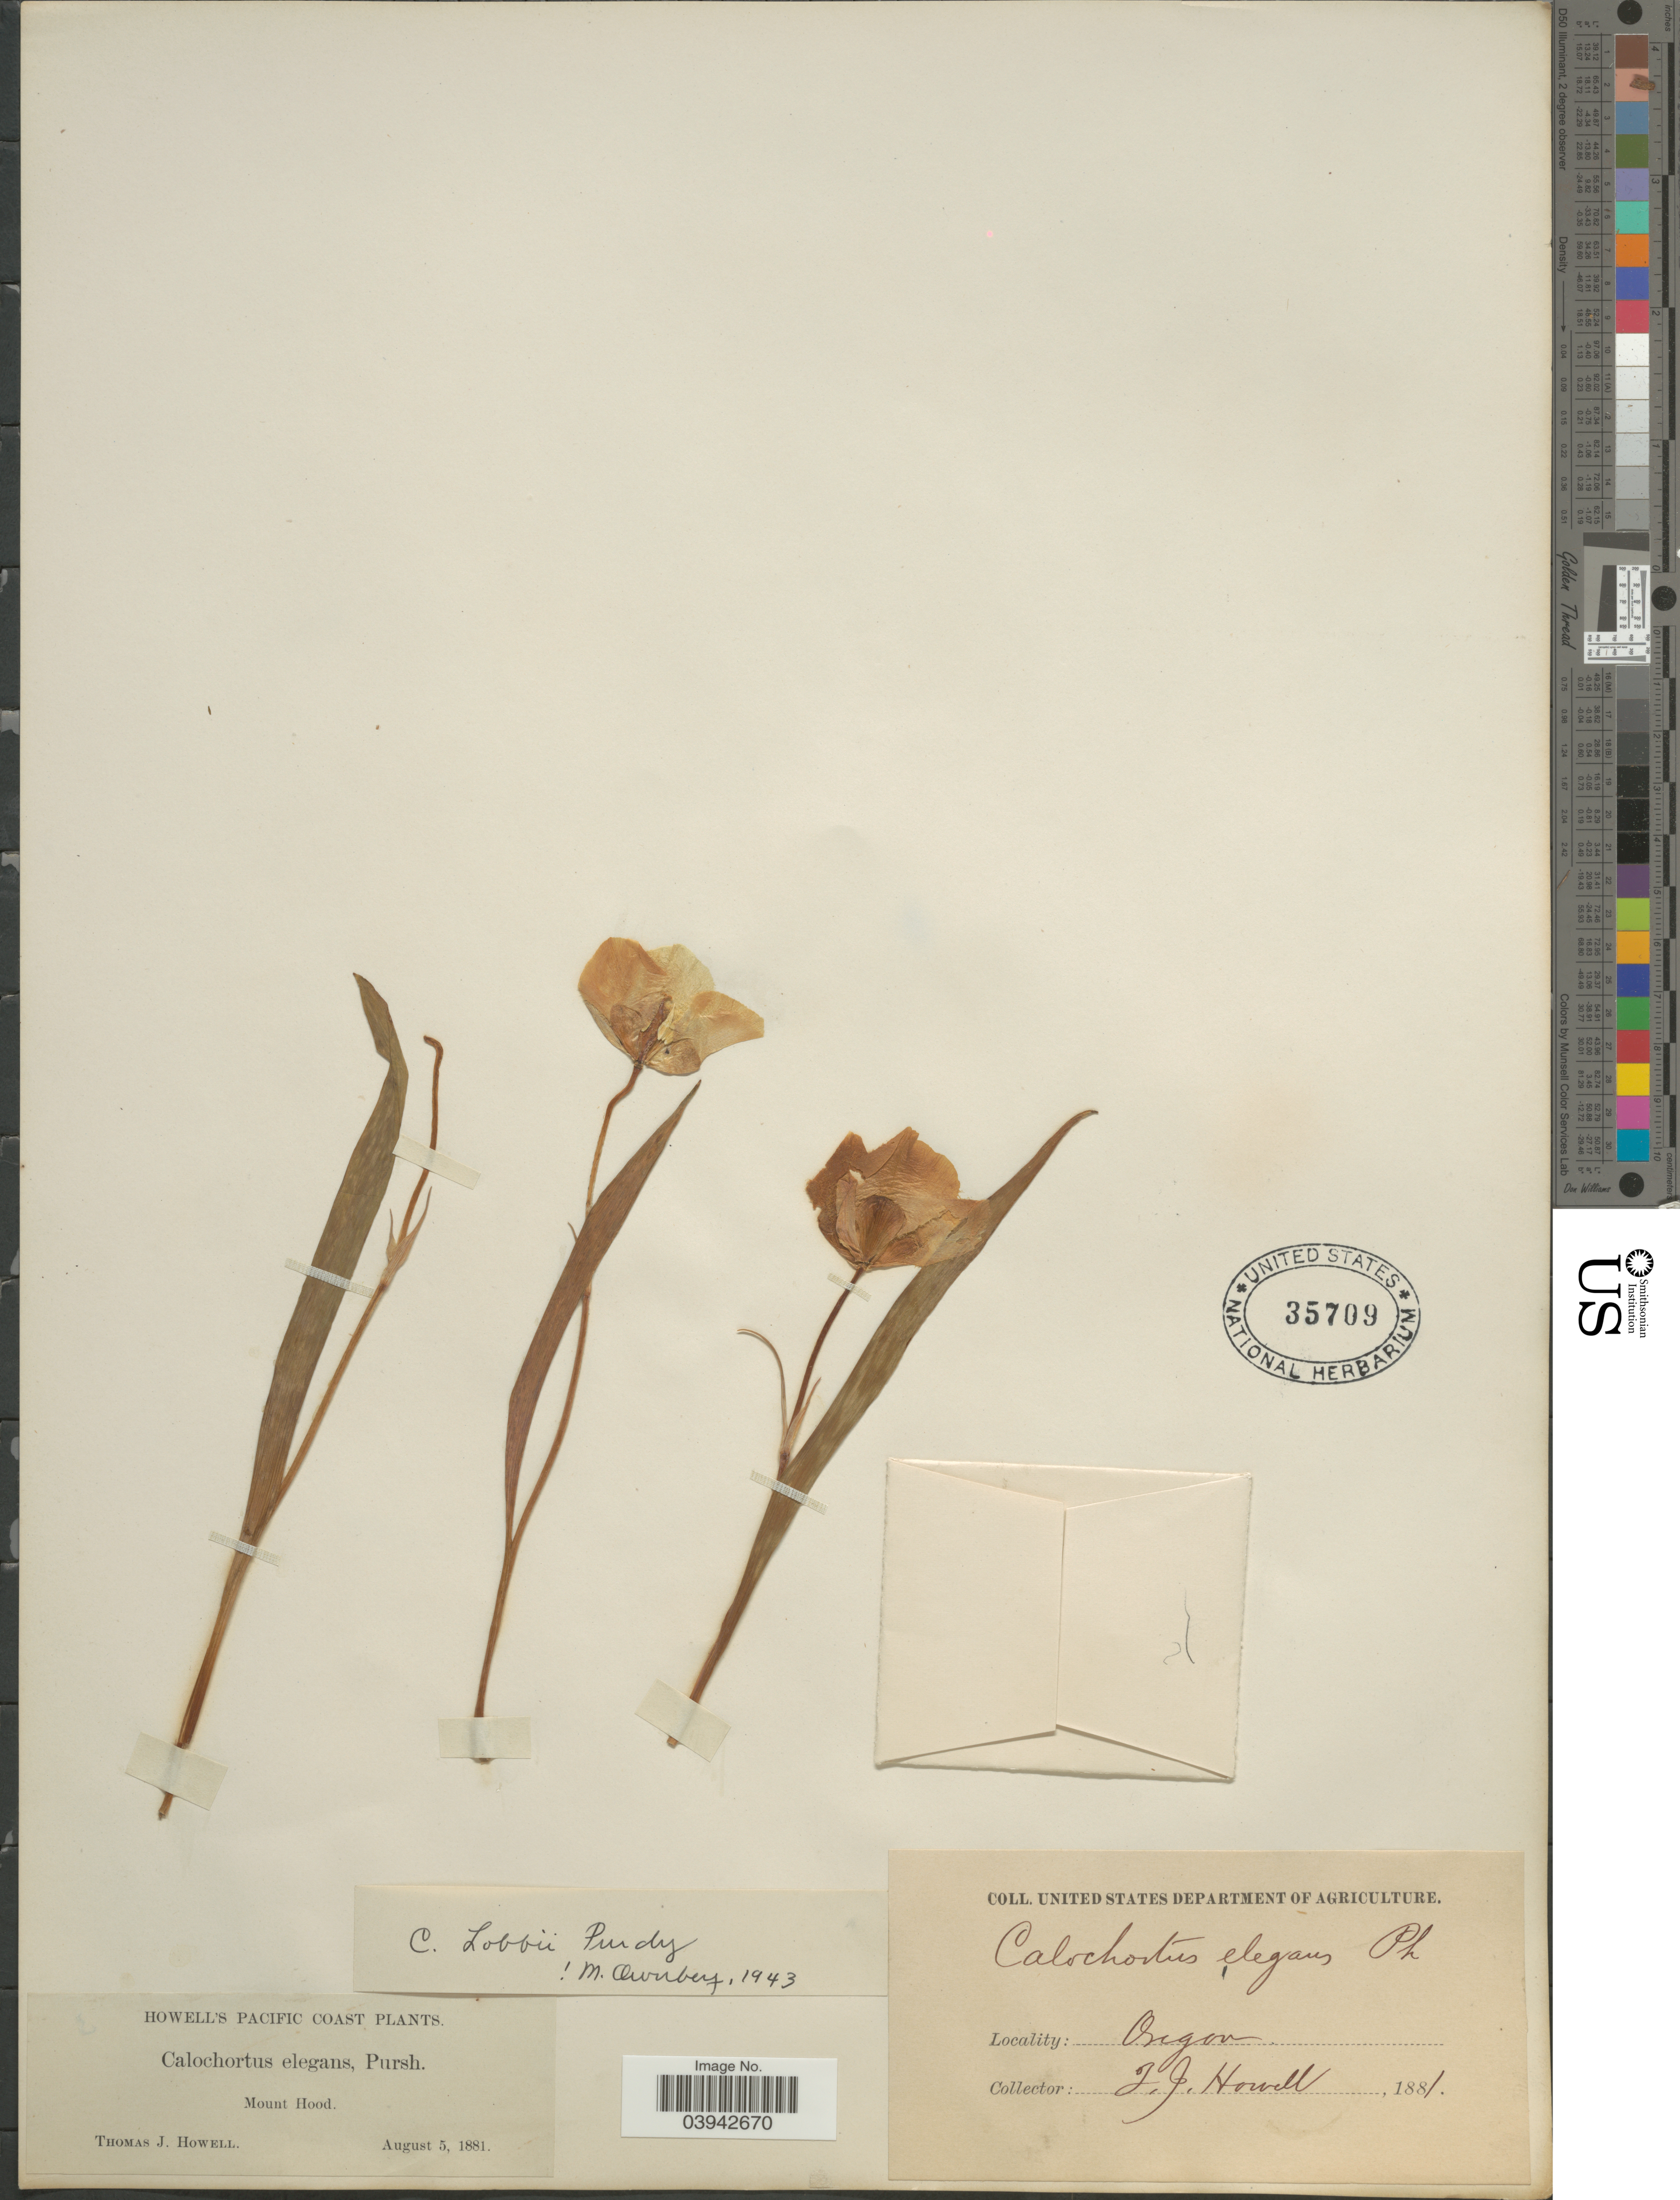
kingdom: Plantae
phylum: Tracheophyta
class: Liliopsida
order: Liliales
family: Liliaceae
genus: Calochortus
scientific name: Calochortus lobbii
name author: Purdy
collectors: T. J. Howell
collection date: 1881-08-05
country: United States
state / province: Oregon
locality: Pacific Coast. Mount Hood.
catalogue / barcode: US 35709